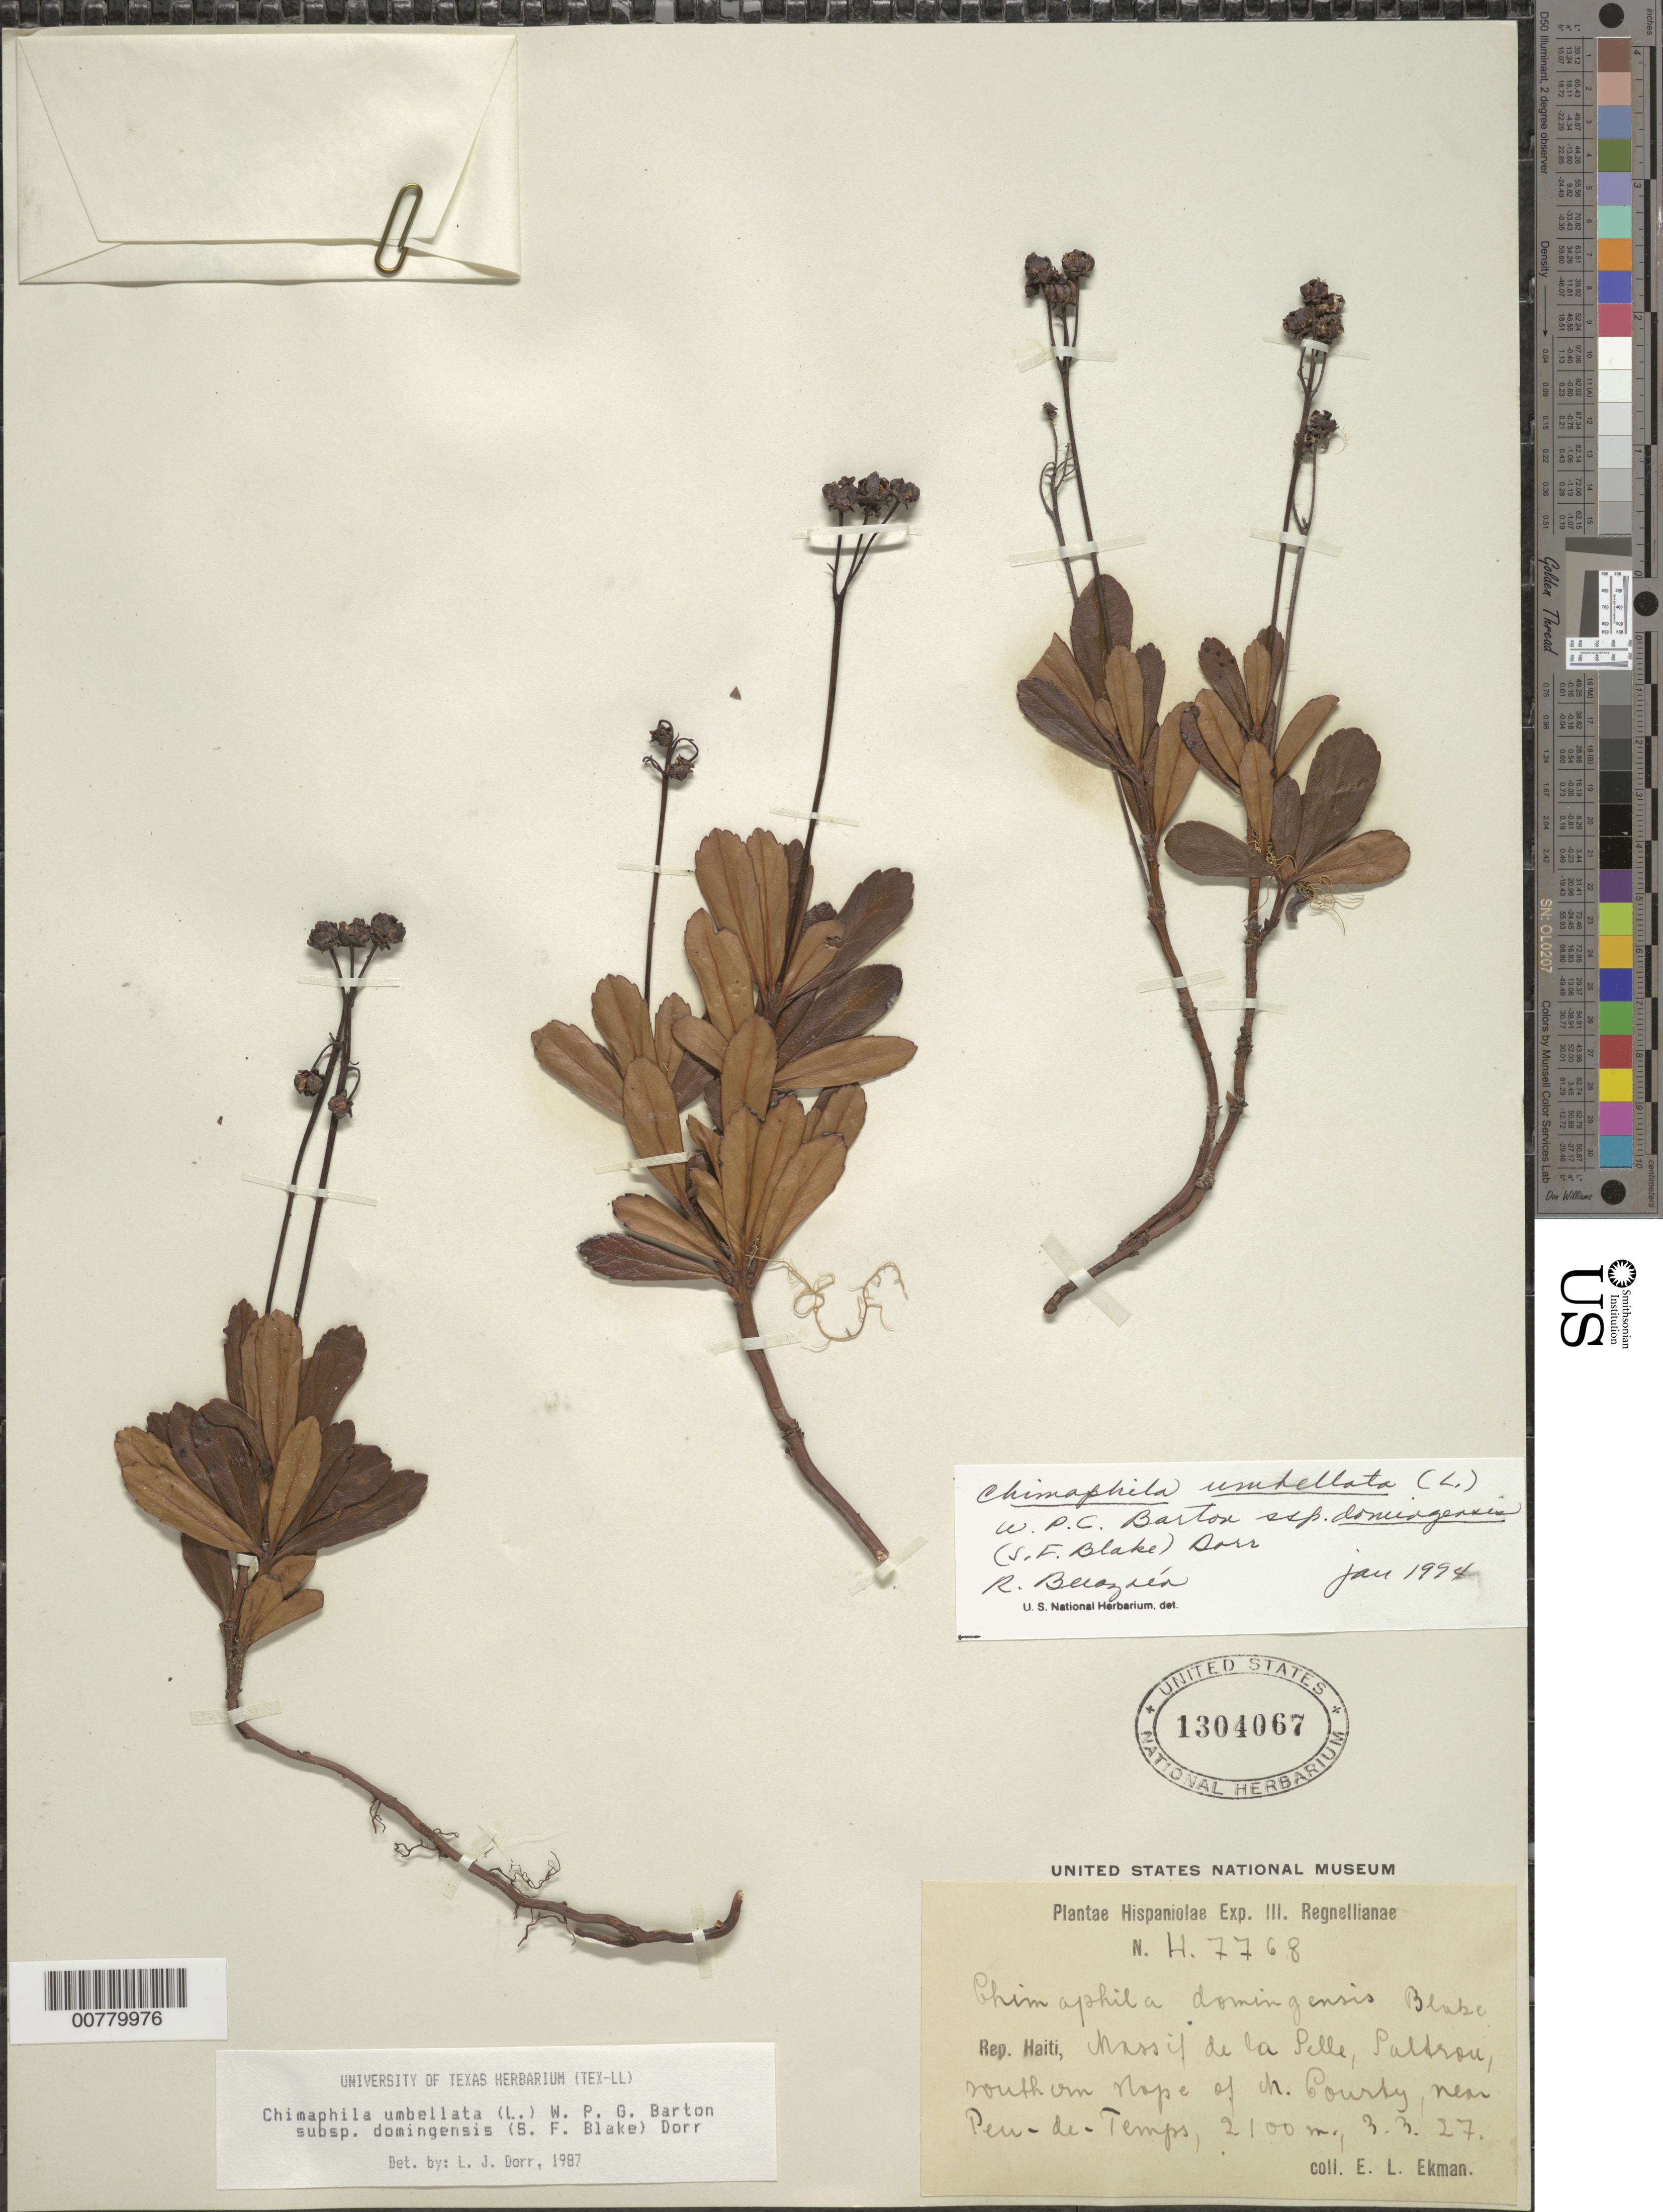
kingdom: Plantae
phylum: Tracheophyta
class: Magnoliopsida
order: Ericales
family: Ericaceae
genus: Chimaphila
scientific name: Chimaphila umbellata subsp. domingensis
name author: (S.F. Blake) Dorr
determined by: Berozain, R.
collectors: E. L. Ekman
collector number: H 7768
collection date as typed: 03 Mar 1927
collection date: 1927-03-03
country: Haiti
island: Hispaniola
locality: Massif de la Selle, Saltrou, southern slope of M. Courty, near Peu-de-Temps.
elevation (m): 2100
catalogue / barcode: US 1304067